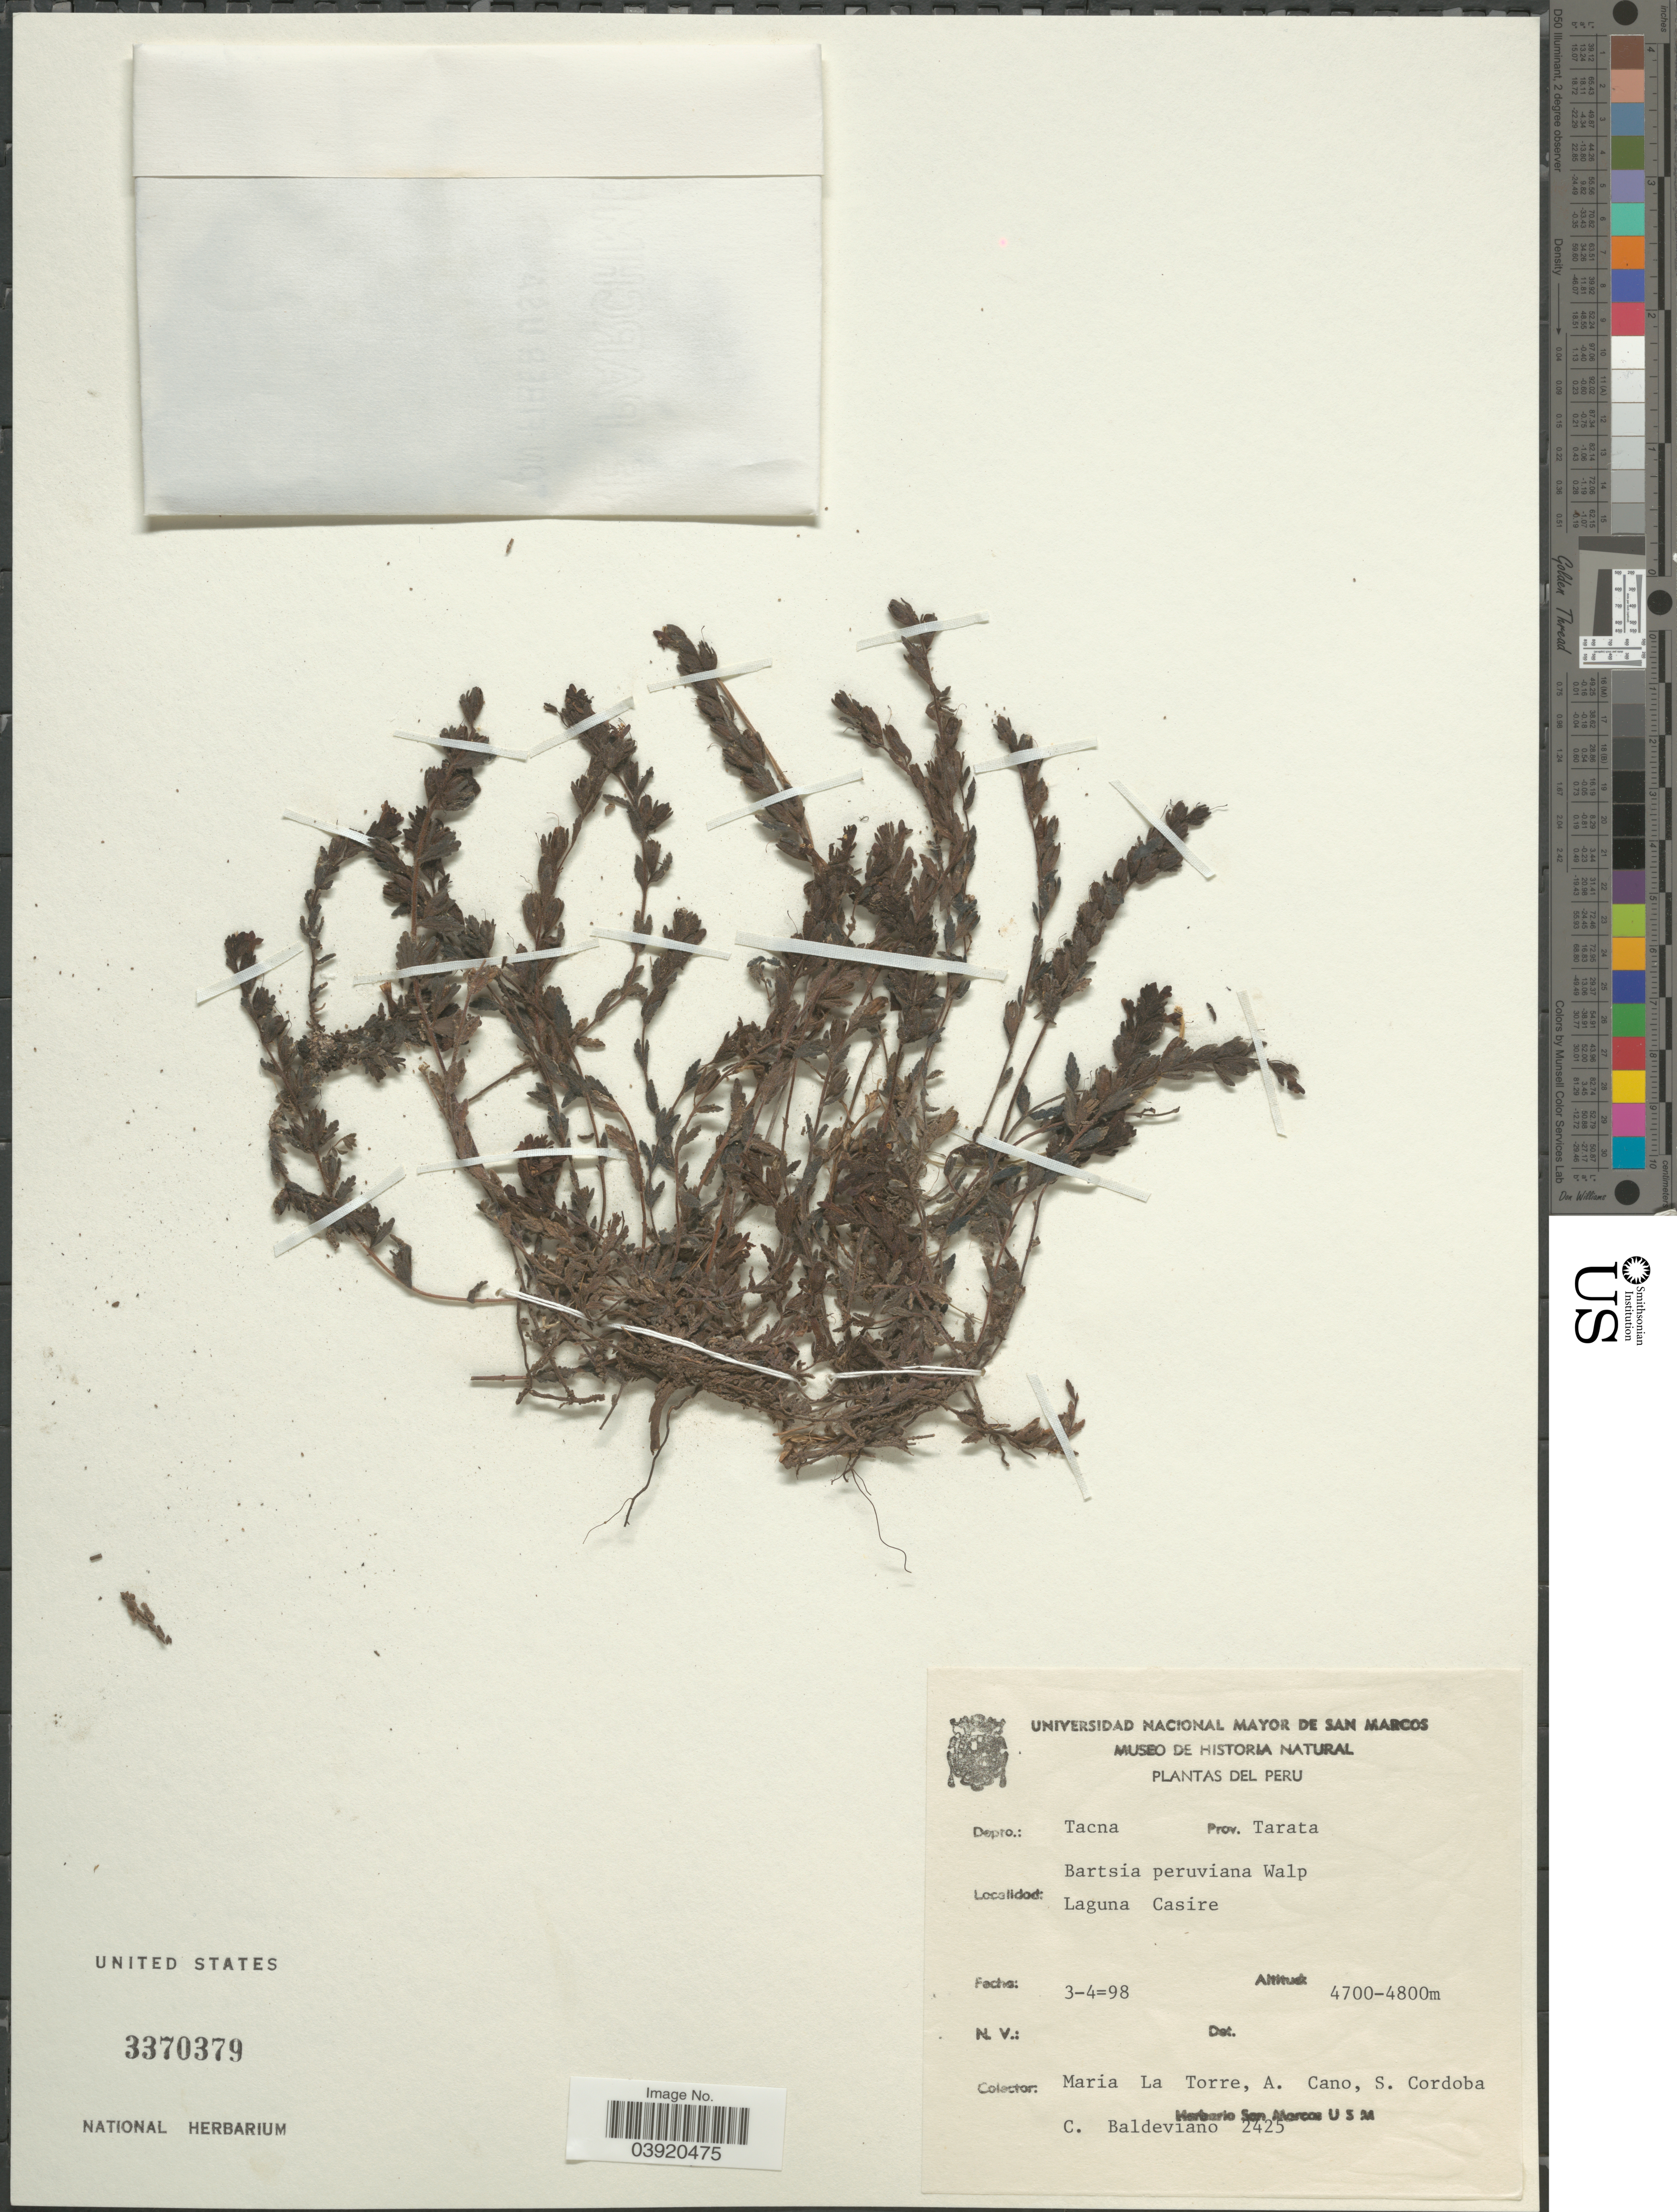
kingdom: Plantae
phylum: Tracheophyta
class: Magnoliopsida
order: Lamiales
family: Orobanchaceae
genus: Bartsia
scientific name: Bartsia peruviana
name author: Walp.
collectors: M. La Torre, A. Cano, S. Cordoba & C. Baldeviano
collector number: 2425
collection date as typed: Transcribed d/m/y: 3/4/98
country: Peru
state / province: Tacna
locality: Depto.: Tacna. Prov. Tarata. Laguna Casire.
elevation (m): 4700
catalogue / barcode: US 3370379